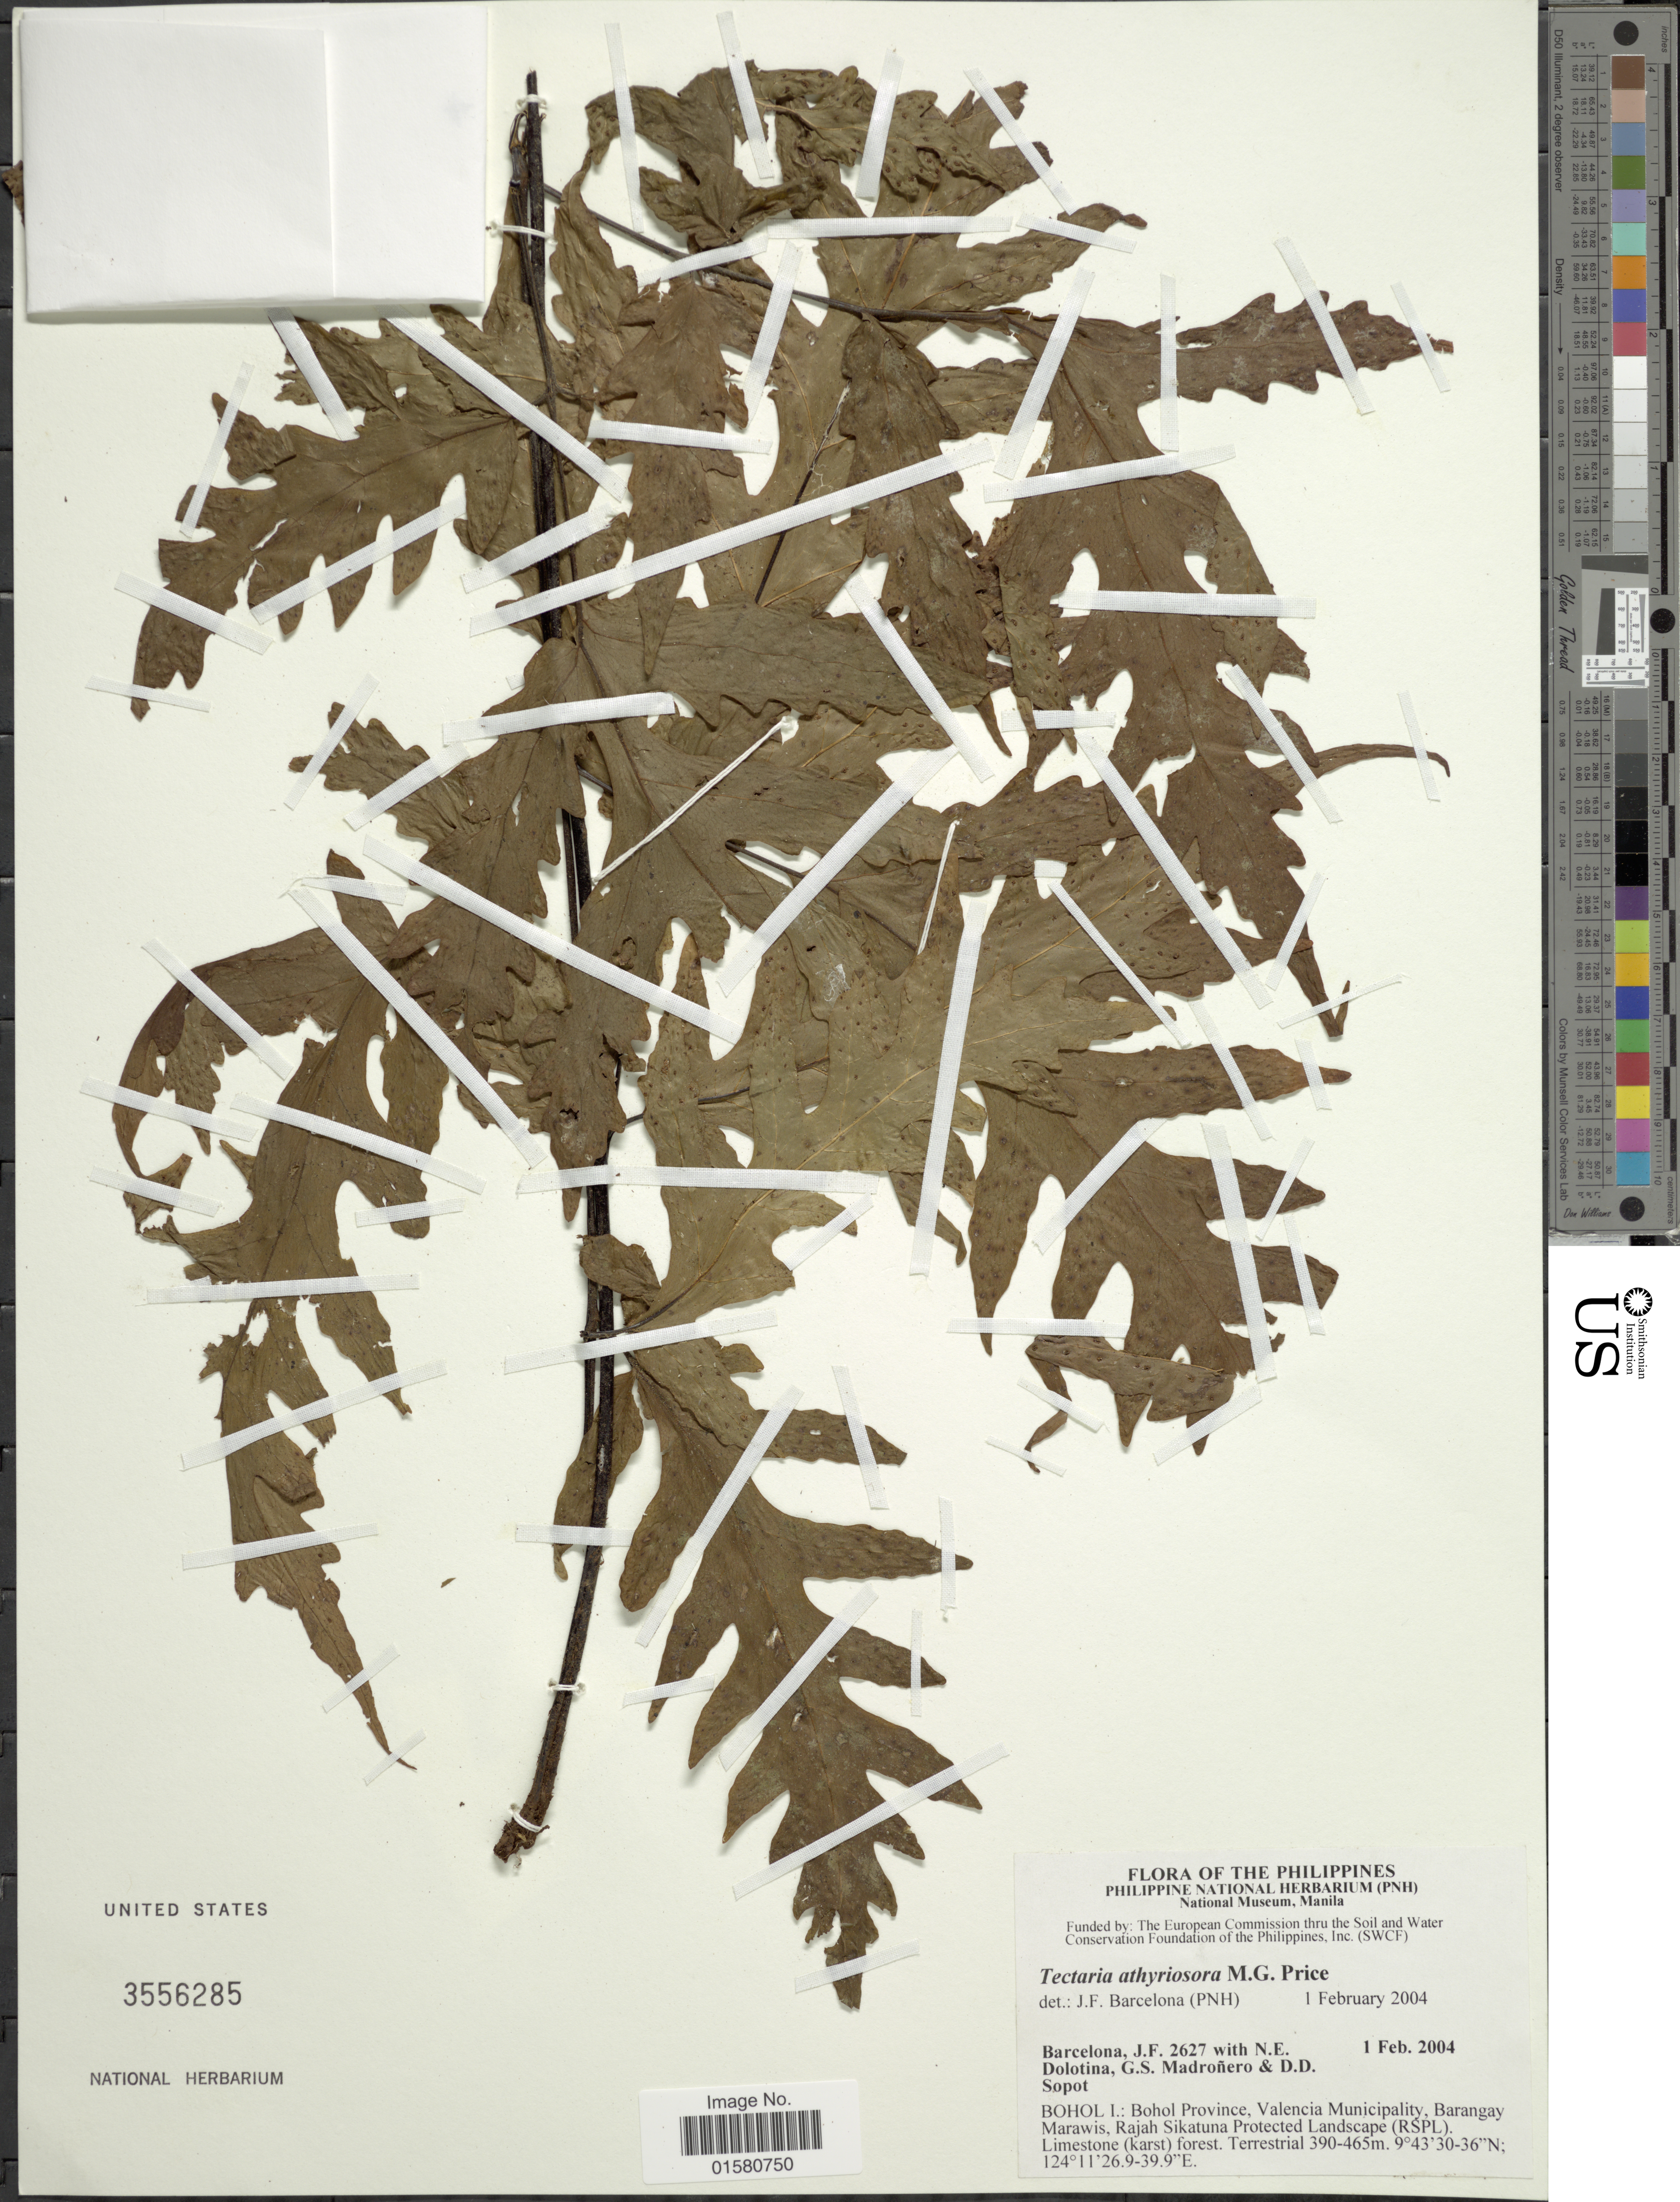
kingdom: Plantae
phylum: Tracheophyta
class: Polypodiopsida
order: Polypodiales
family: Tectariaceae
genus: Tectaria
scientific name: Tectaria athyriosora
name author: M.G. Price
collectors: J. F. Barcelona, N. Dolotina, D. Sopot & D. Sopot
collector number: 2627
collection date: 2004-02-01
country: Philippines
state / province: Central Visayas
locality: Bohol I.: Bohol Province, valencia Municipality, Barangay Marawis, Rajah Sikatuna Protected Landscape (RSPL)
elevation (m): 390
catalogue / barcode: US 3556285